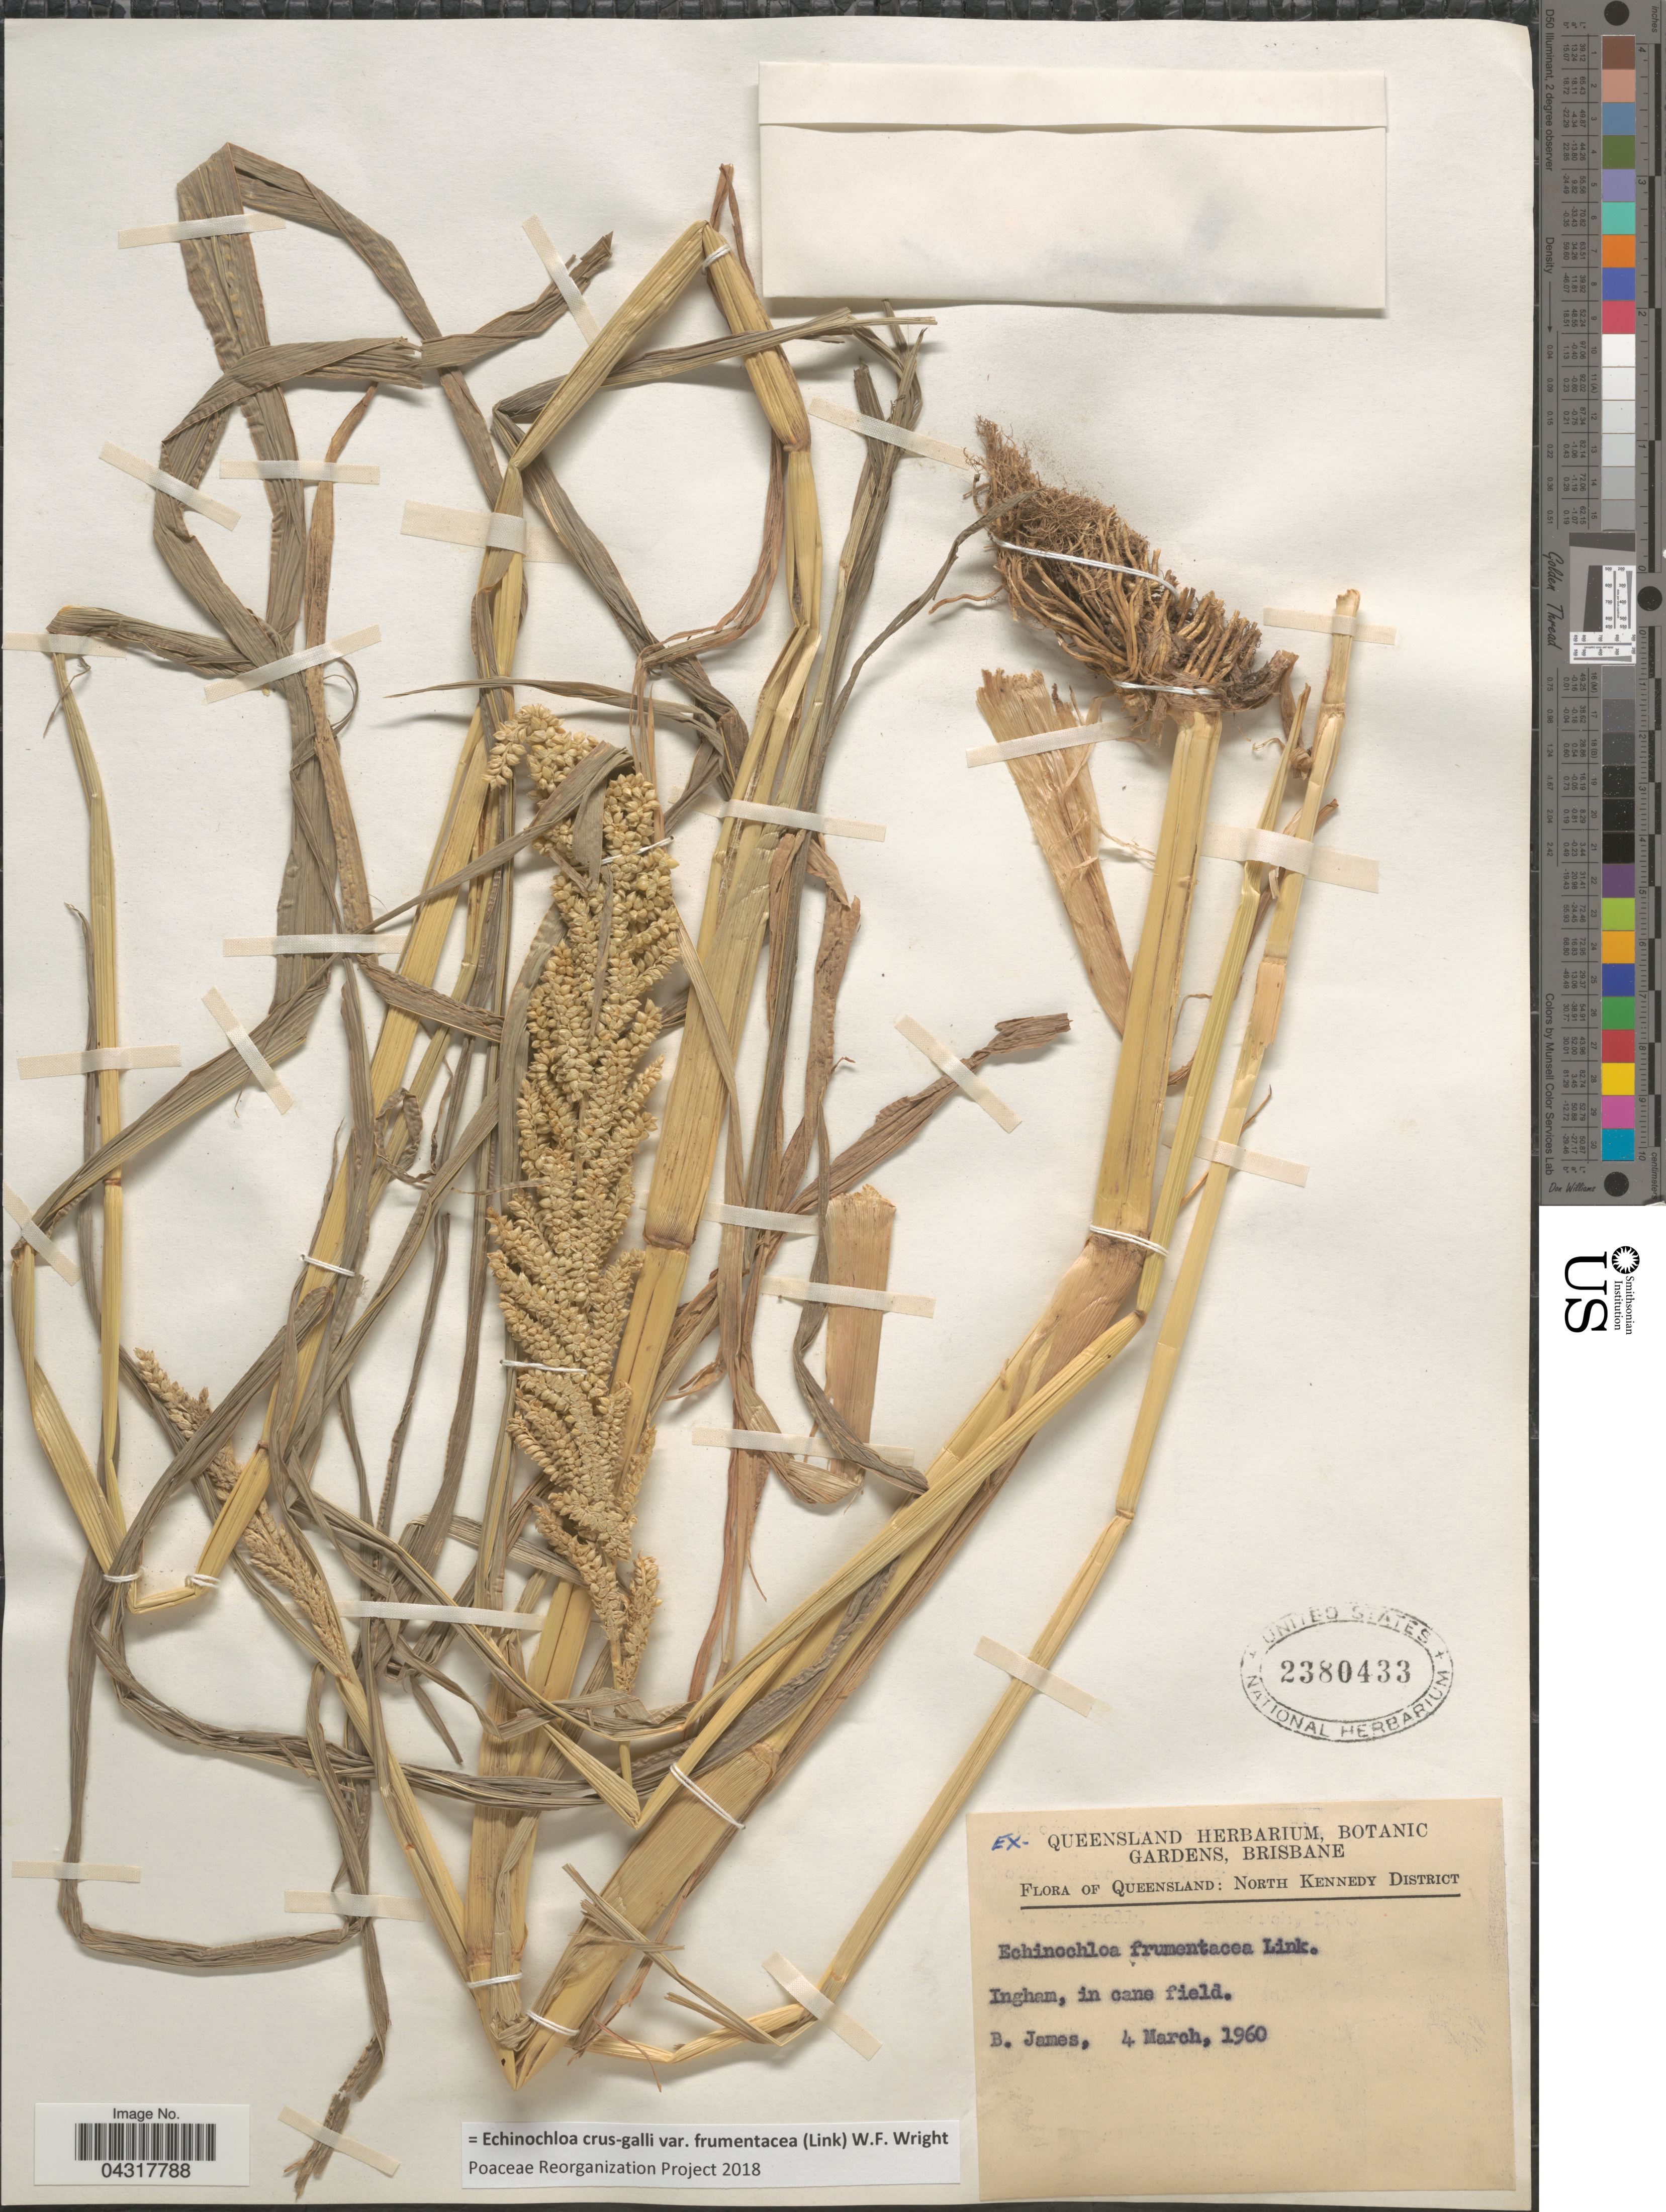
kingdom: Plantae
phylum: Tracheophyta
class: Liliopsida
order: Poales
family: Poaceae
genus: Echinochloa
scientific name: Echinochloa crus-galli var. frumentacea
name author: (Link) W. Wight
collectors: B. James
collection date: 1960-03-04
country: Australia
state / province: Queensland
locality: North Kennedy District. Ingham, in cane field.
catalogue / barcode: US 2380433